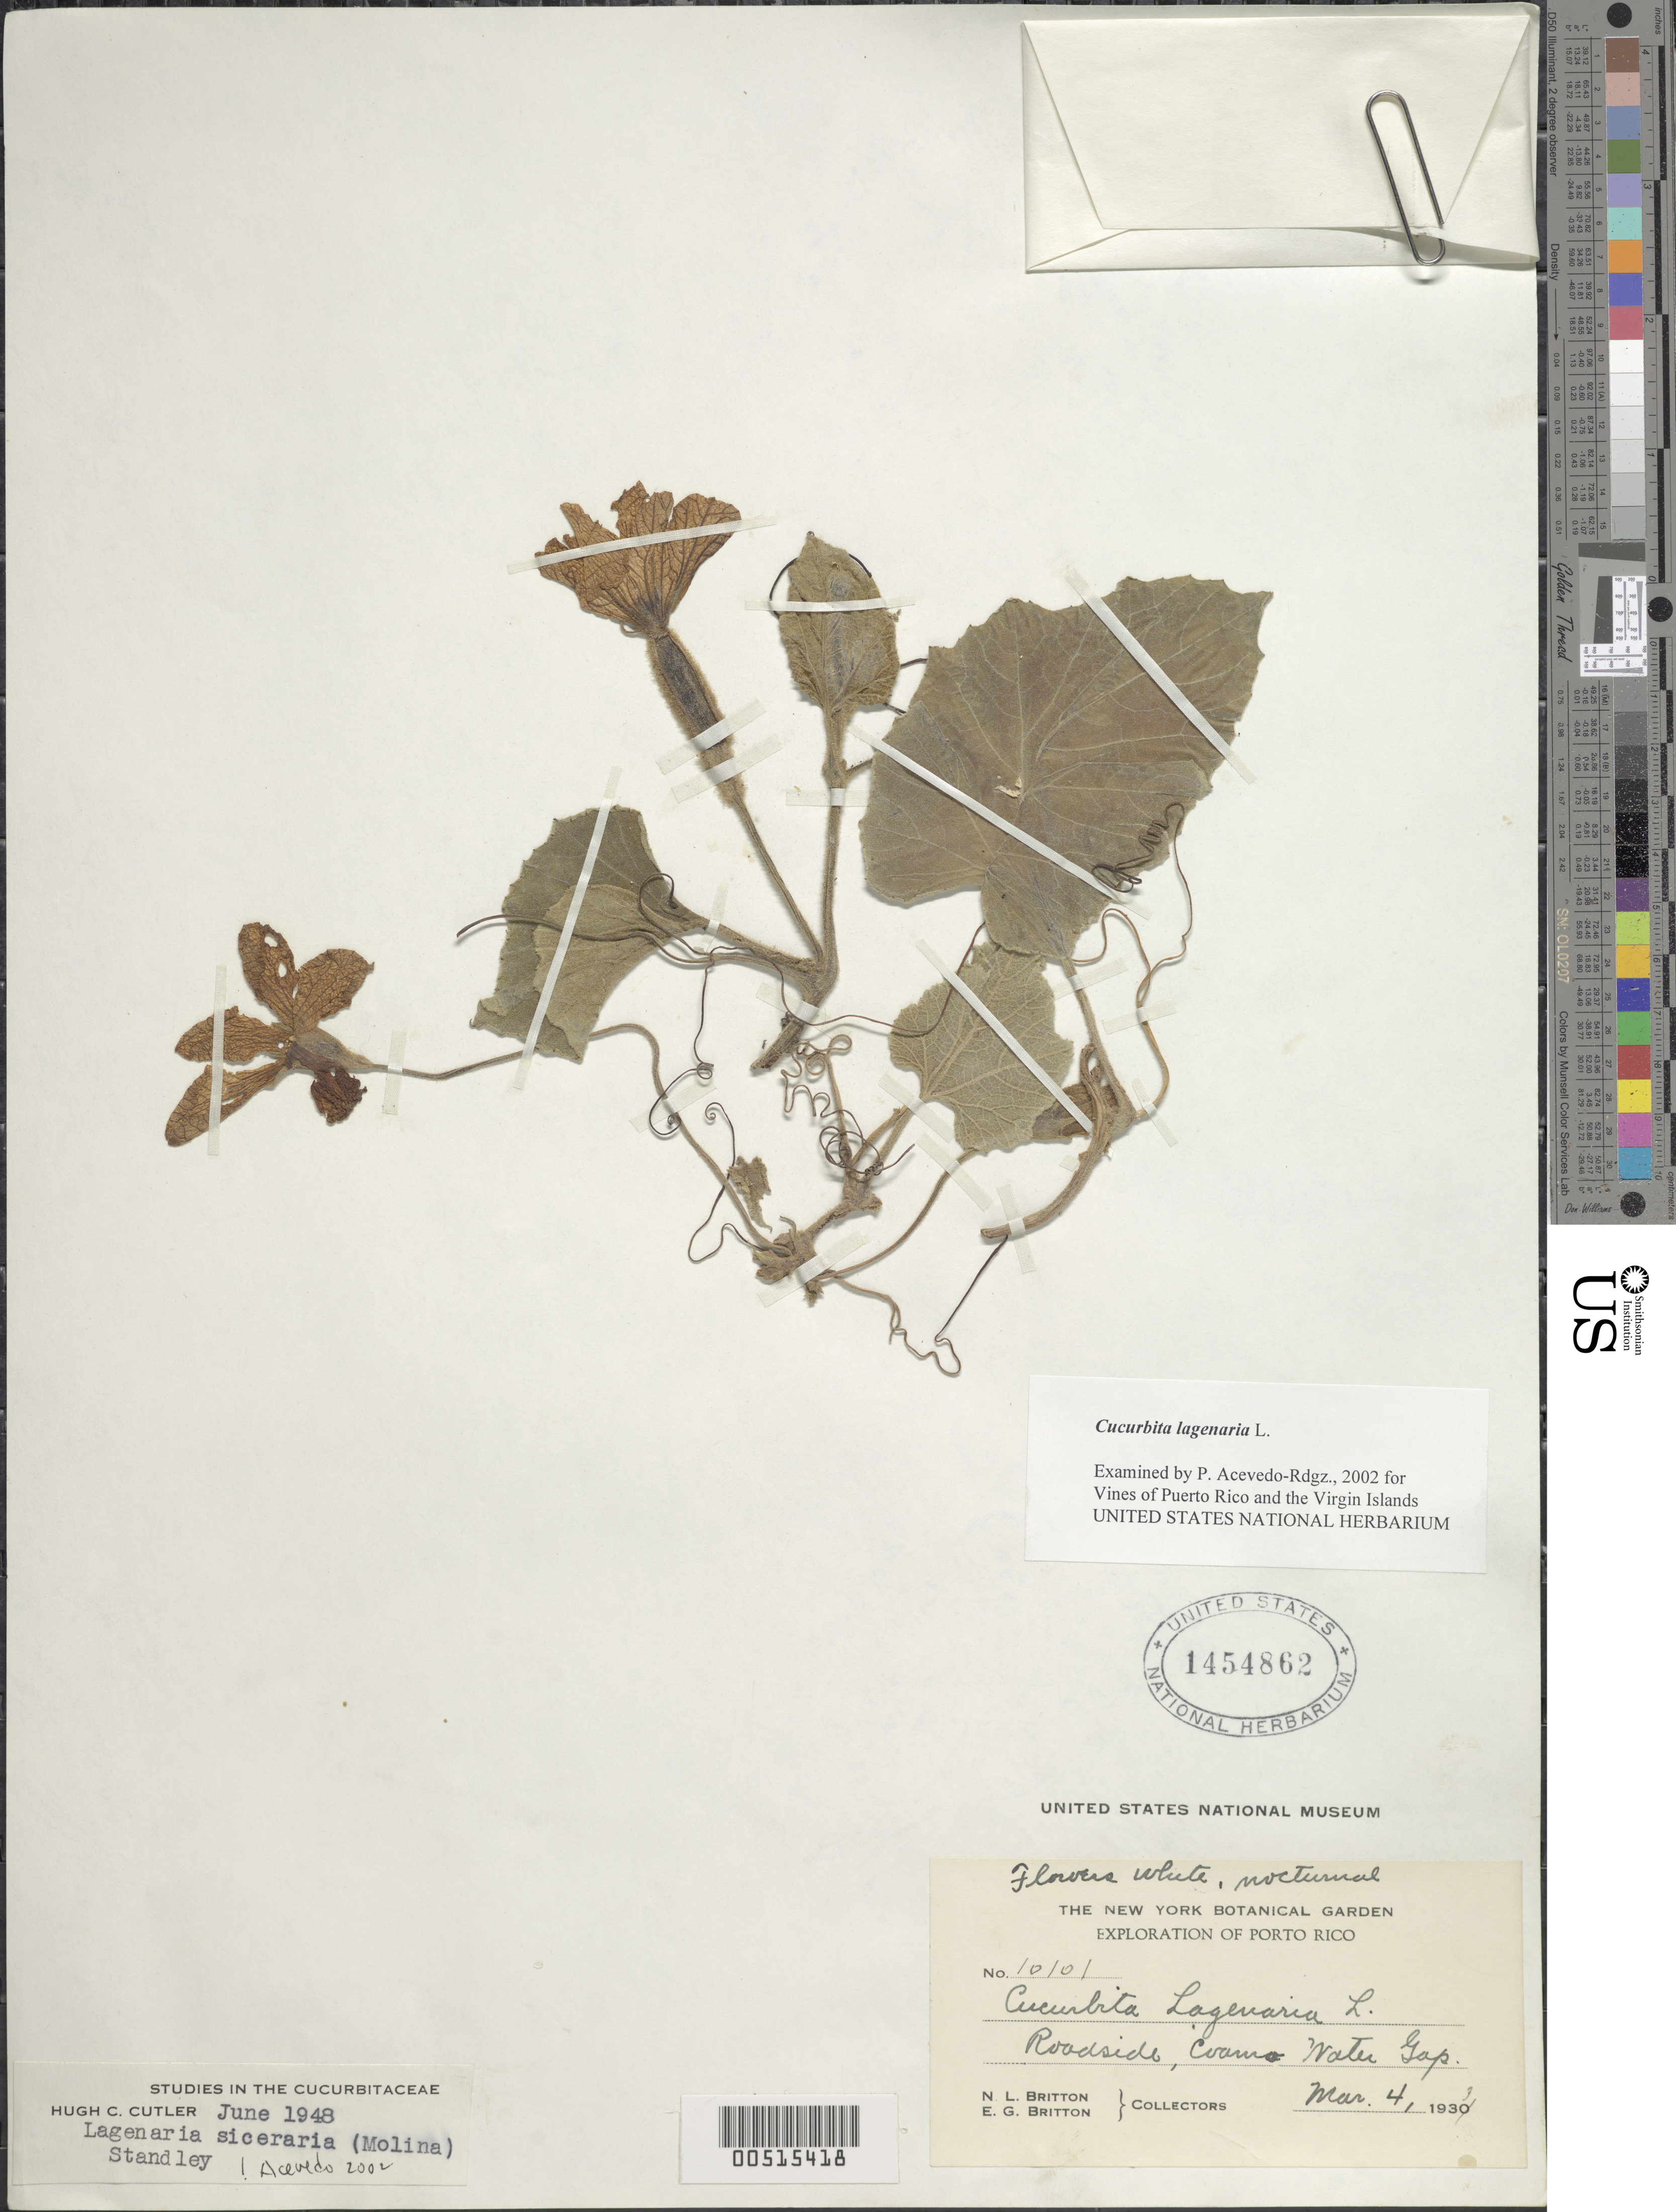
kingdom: Plantae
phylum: Tracheophyta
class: Magnoliopsida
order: Cucurbitales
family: Cucurbitaceae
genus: Lagenaria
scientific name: Lagenaria siceraria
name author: (Molina) Standl.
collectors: Britton, -- & Britton, --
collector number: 10101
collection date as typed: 04 Mar 1930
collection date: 1930-03-04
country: Puerto Rico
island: Greater Antilles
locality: Coamo Water Gap. Roadside.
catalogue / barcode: US 1454862